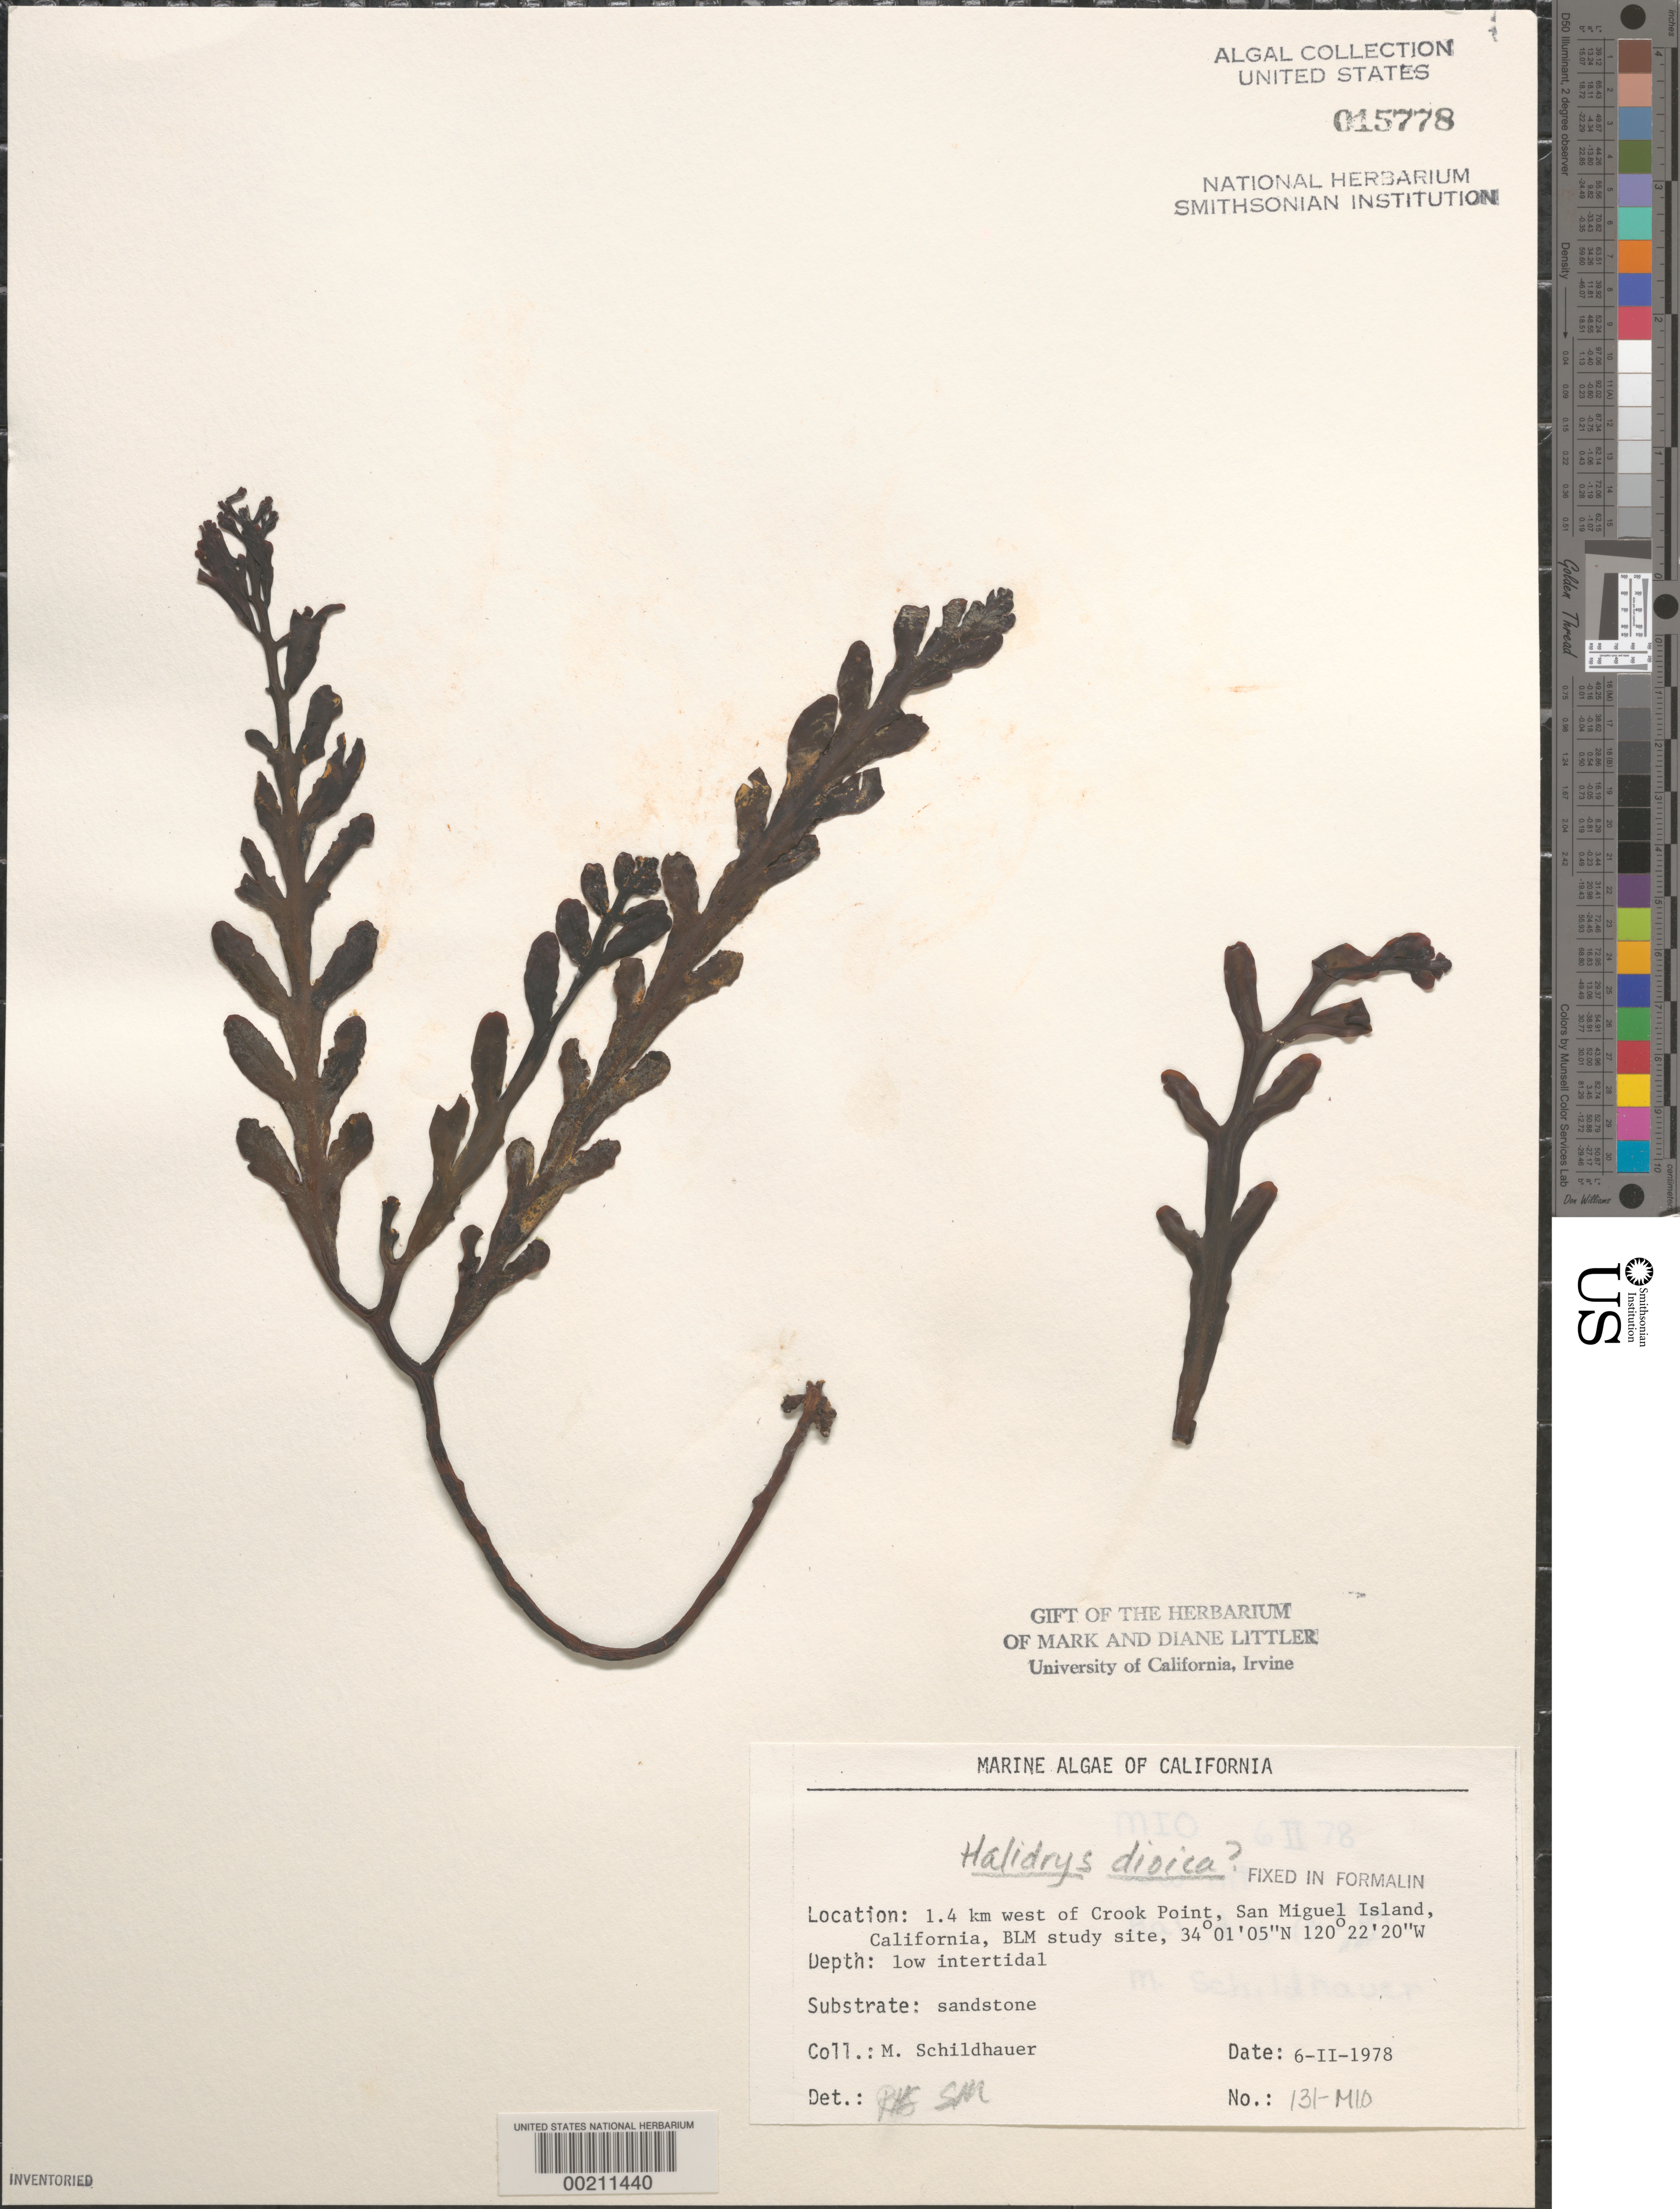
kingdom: Chromista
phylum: Ochrophyta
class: Phaeophyceae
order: Fucales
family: Sargassaceae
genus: Halidrys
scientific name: Halidrys dioica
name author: N.L. Gardner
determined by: Sims, Robert H.; Murray, S. N.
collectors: M. Schildhauer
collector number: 131-mio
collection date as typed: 06 Feb 1978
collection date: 1978-02-06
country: United States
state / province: California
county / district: Santa Barbara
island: San Miguel Island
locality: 1.4 km north of Crook Point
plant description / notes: BLM-SOCALBIGHT Rocky Intertidal Survey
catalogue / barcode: US 15778